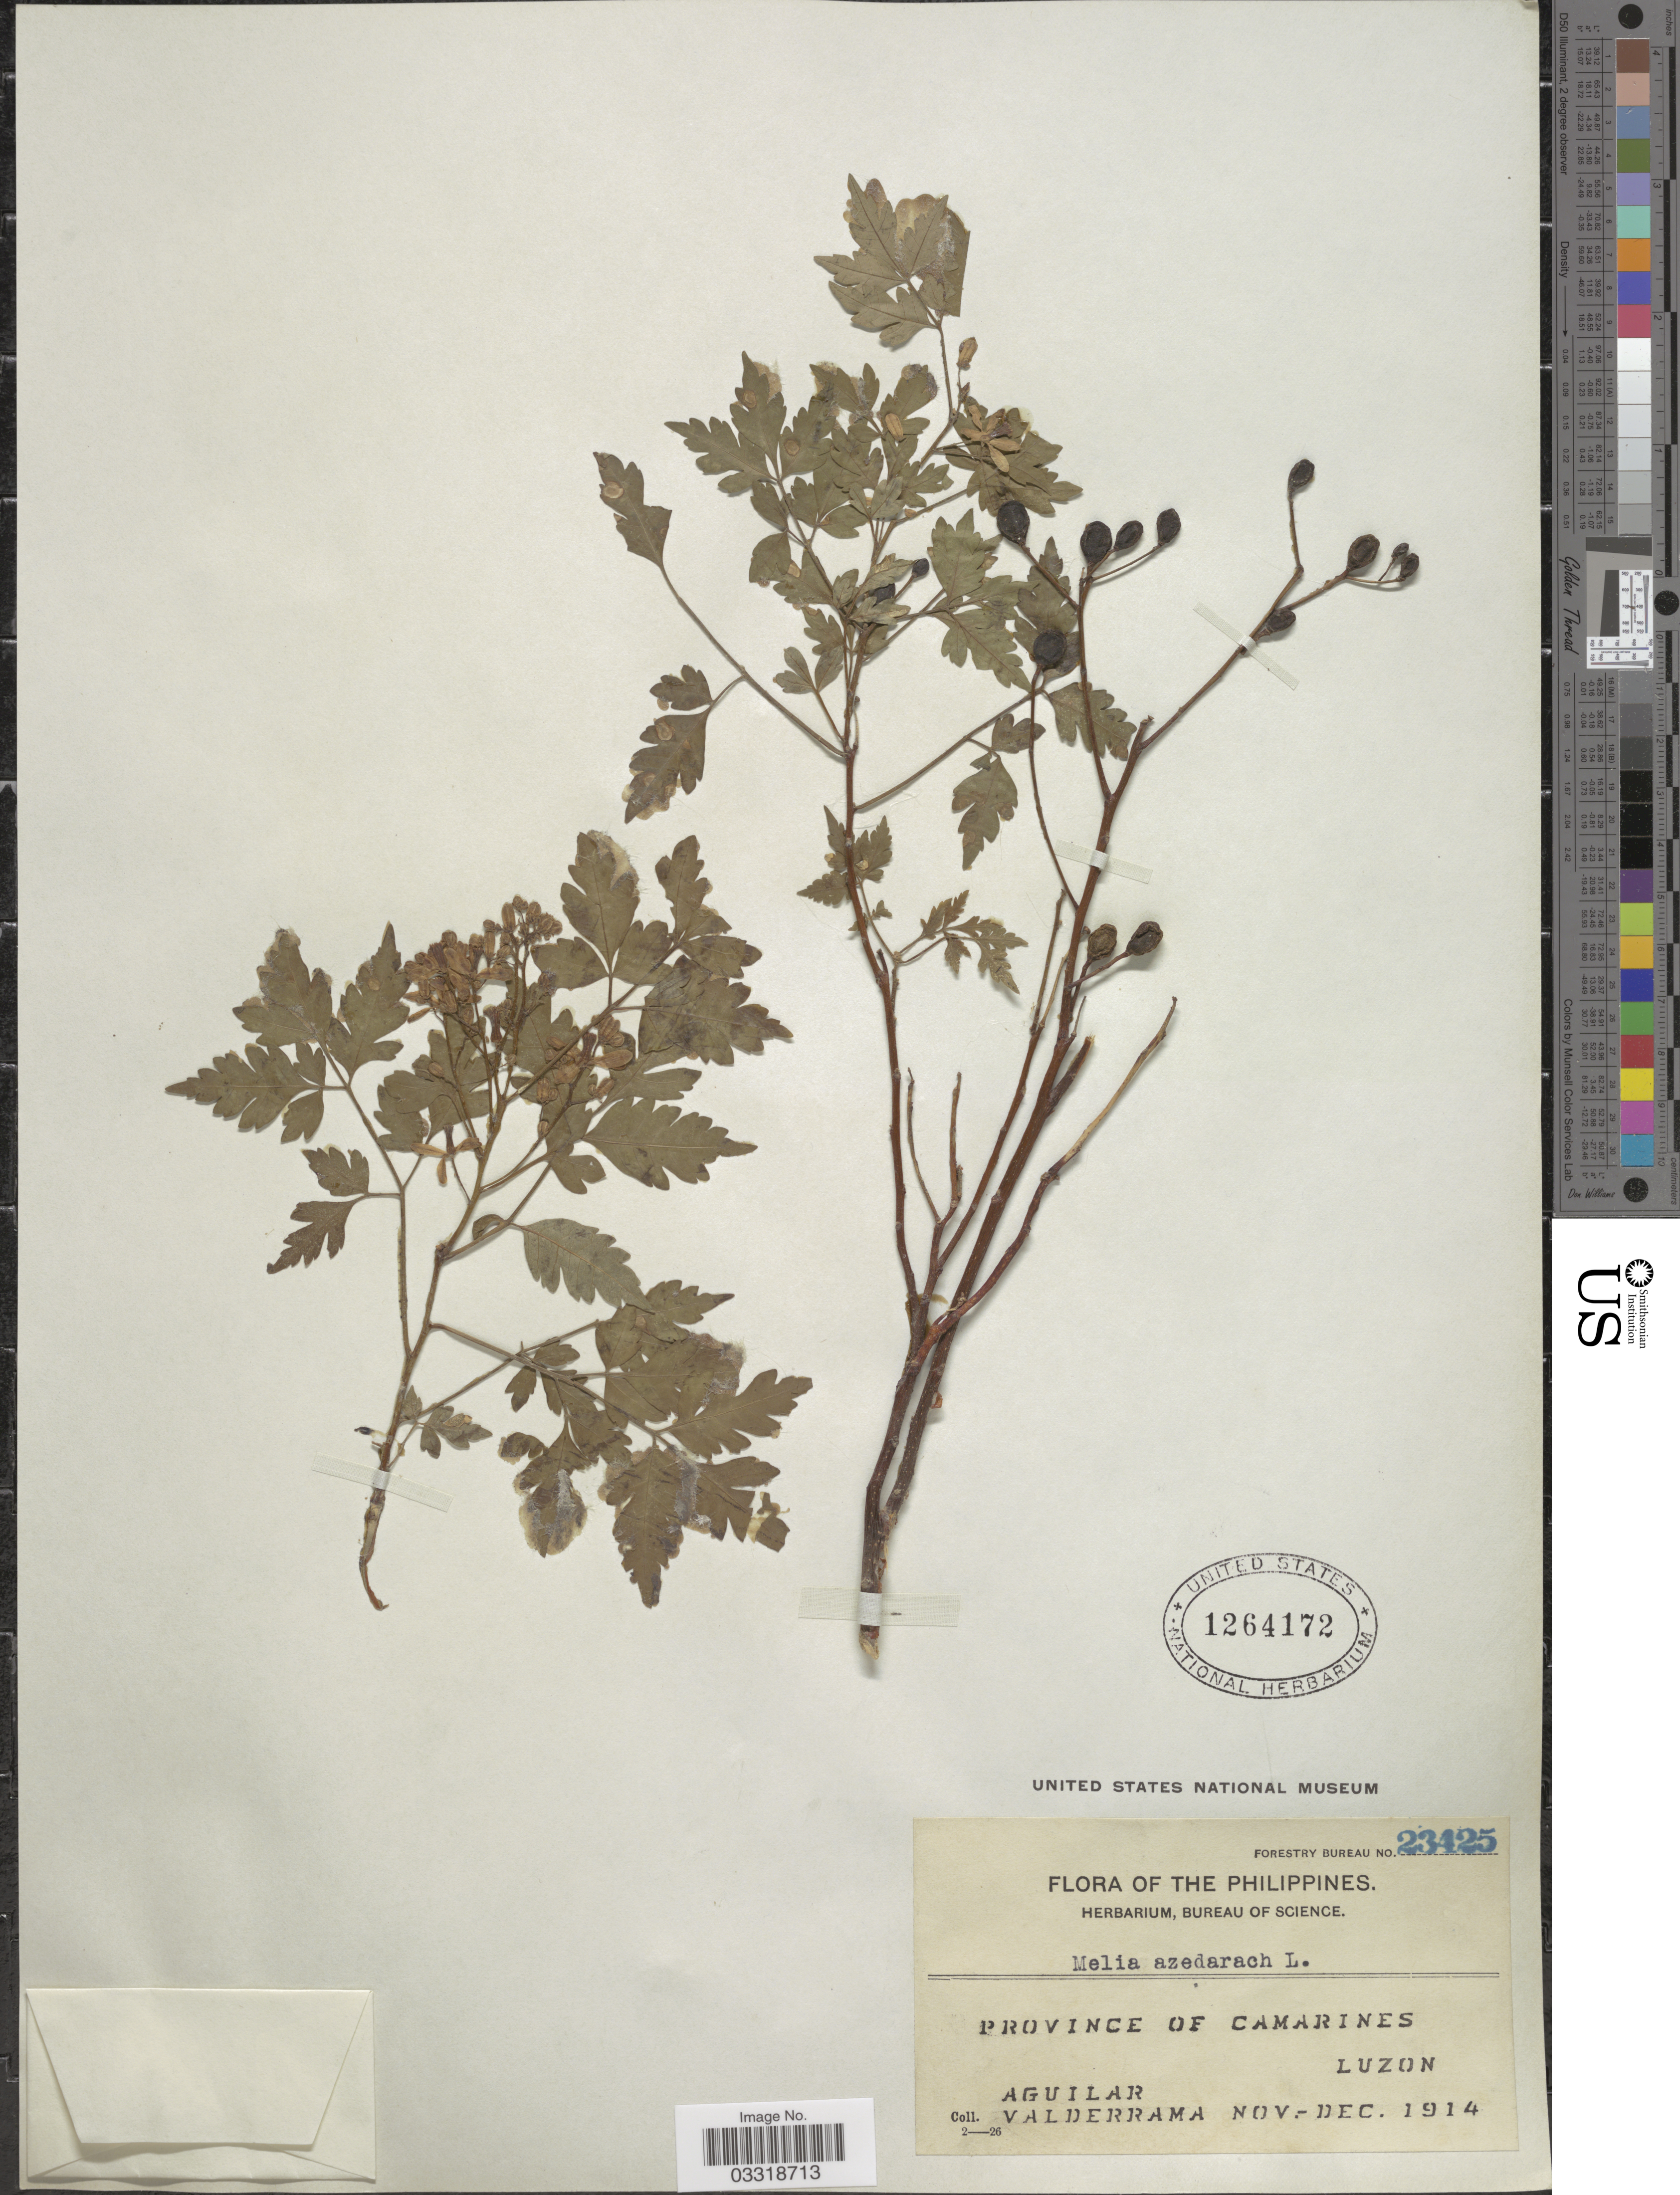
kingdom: Plantae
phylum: Tracheophyta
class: Magnoliopsida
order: Sapindales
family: Meliaceae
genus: Melia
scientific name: Melia azedarach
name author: L.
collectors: -. Aguilar & -. Valderrama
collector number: Forestry Bureau 23425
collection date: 1914-11/1914-12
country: Philippines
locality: Province of Camarines. Luzon.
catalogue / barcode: US 1264172